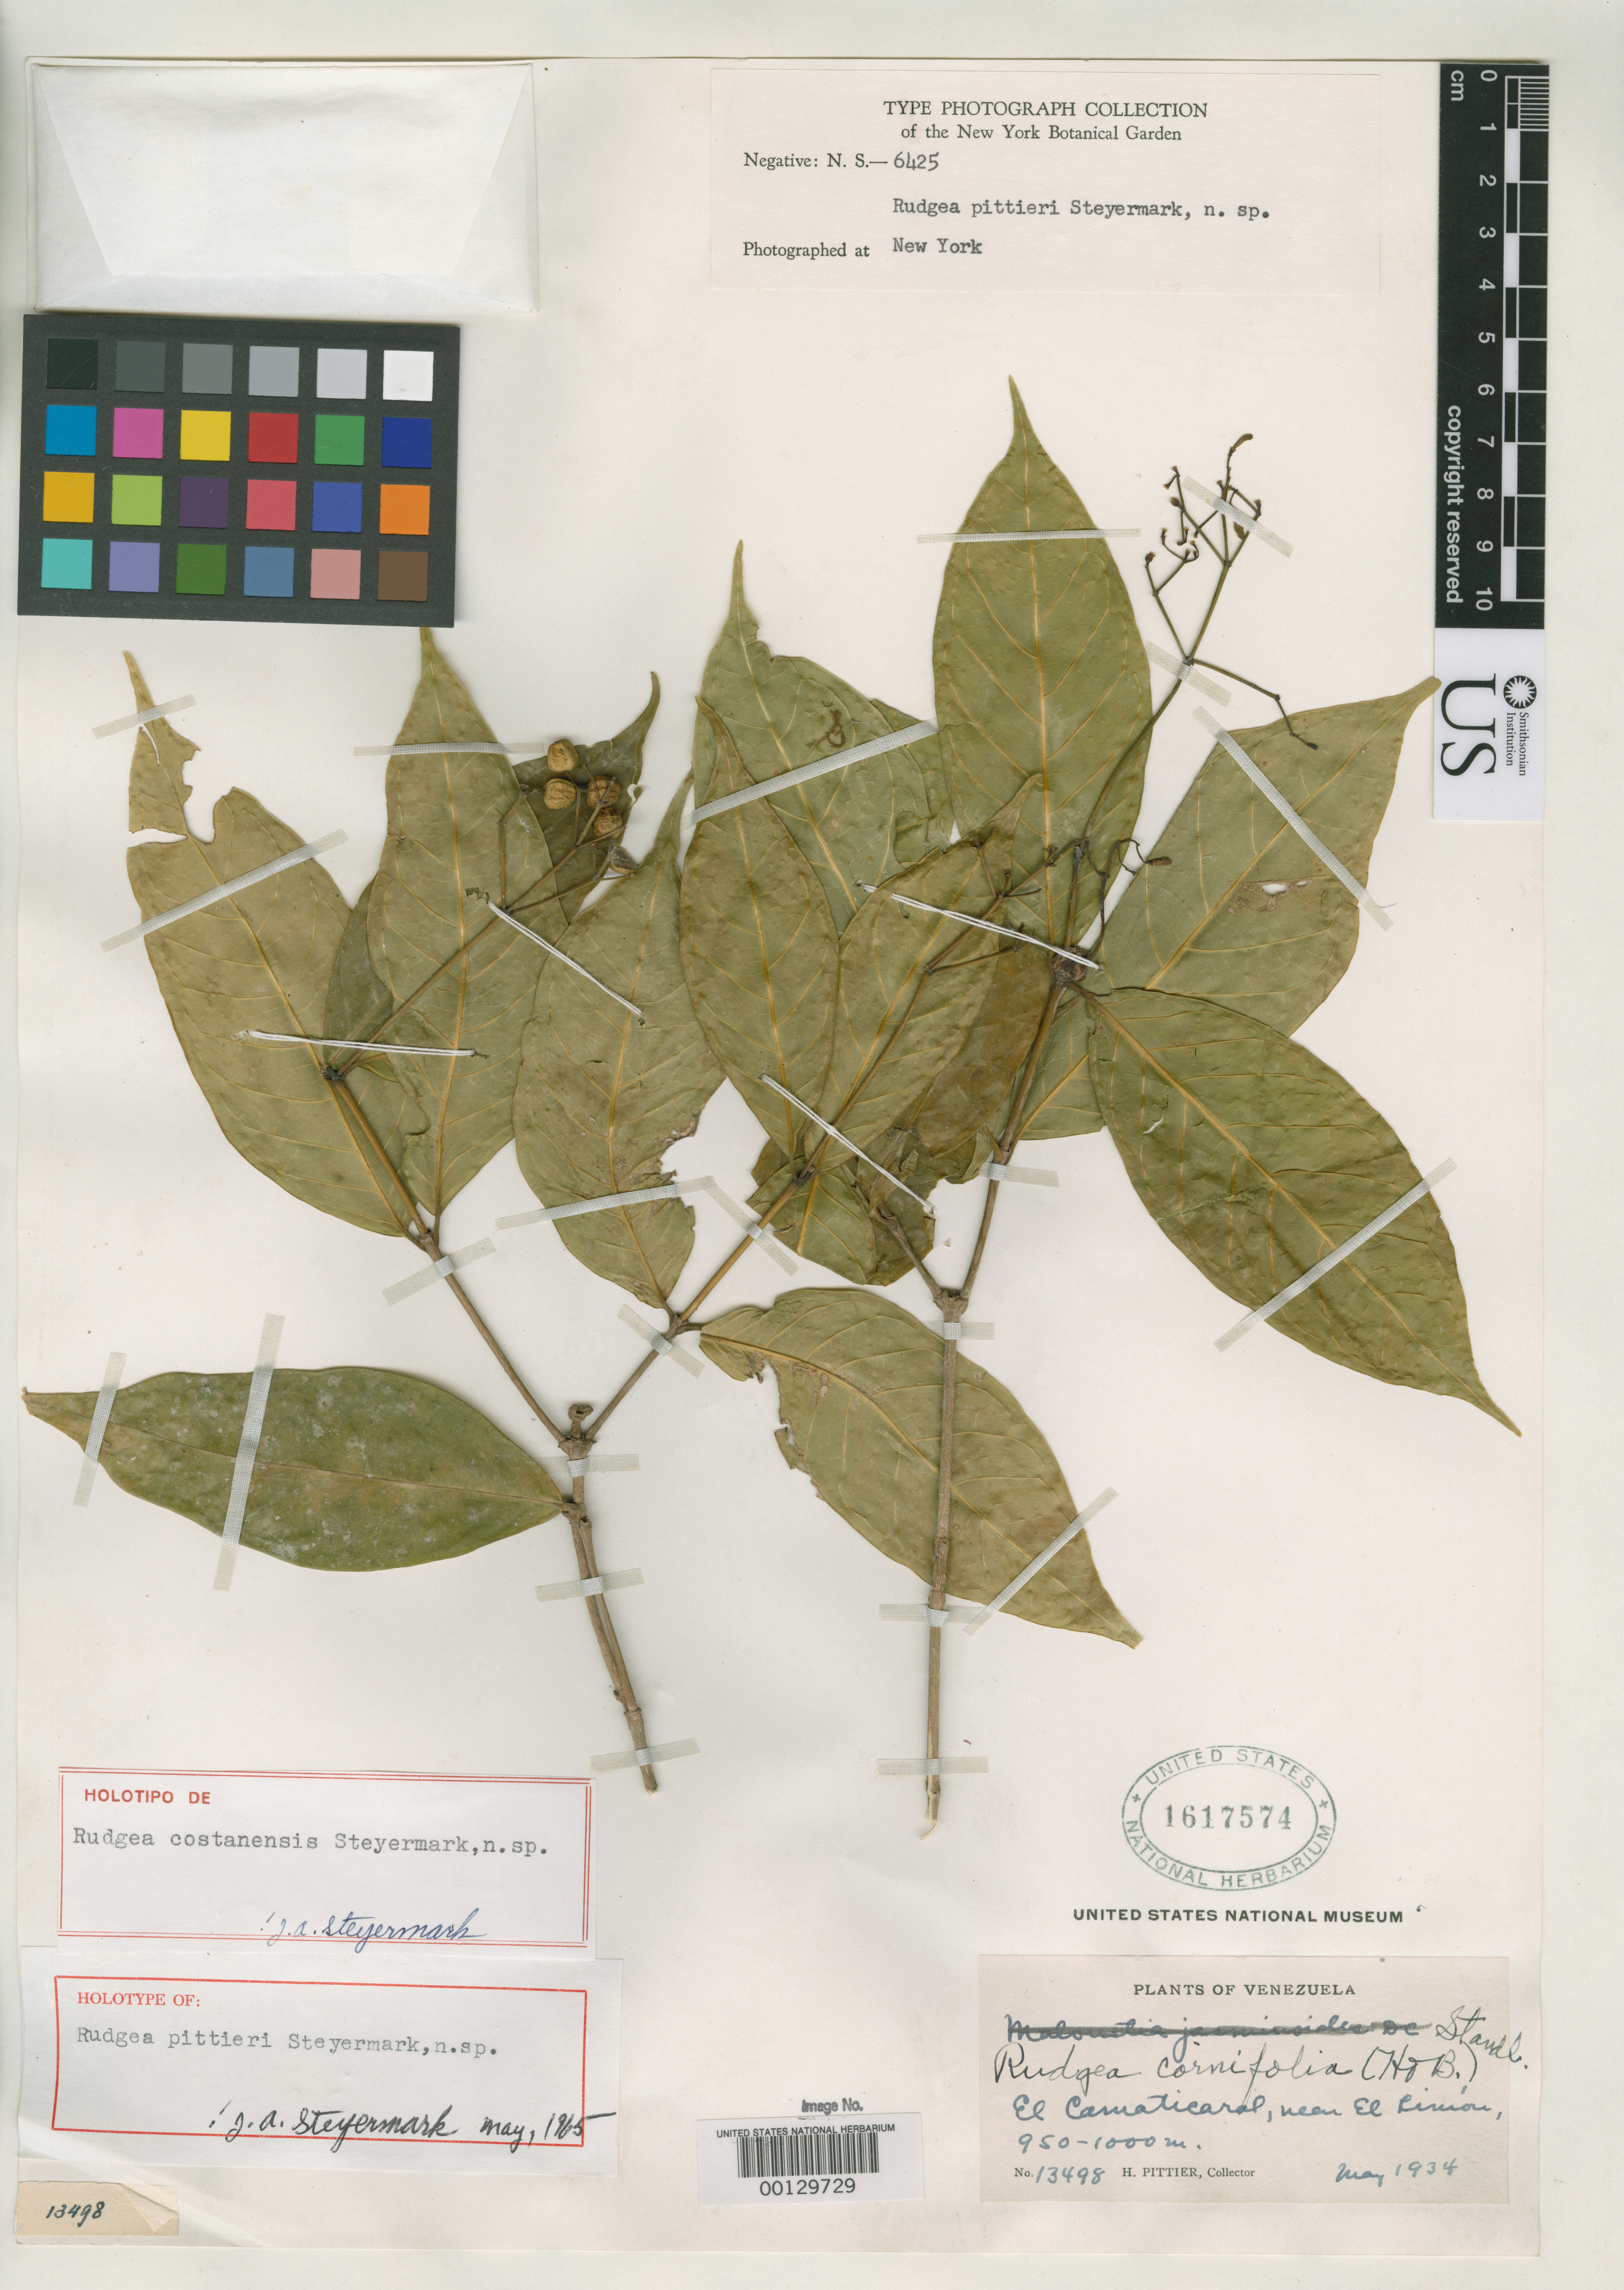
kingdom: Plantae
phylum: Tracheophyta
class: Magnoliopsida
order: Gentianales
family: Rubiaceae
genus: Rudgea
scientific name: Rudgea costanensis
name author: Steyerm.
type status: Holotype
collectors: H. F. Pittier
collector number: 13498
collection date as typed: May 1934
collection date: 1934-05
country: Venezuela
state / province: Distrito Federal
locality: El Limon.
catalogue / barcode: US 1617574